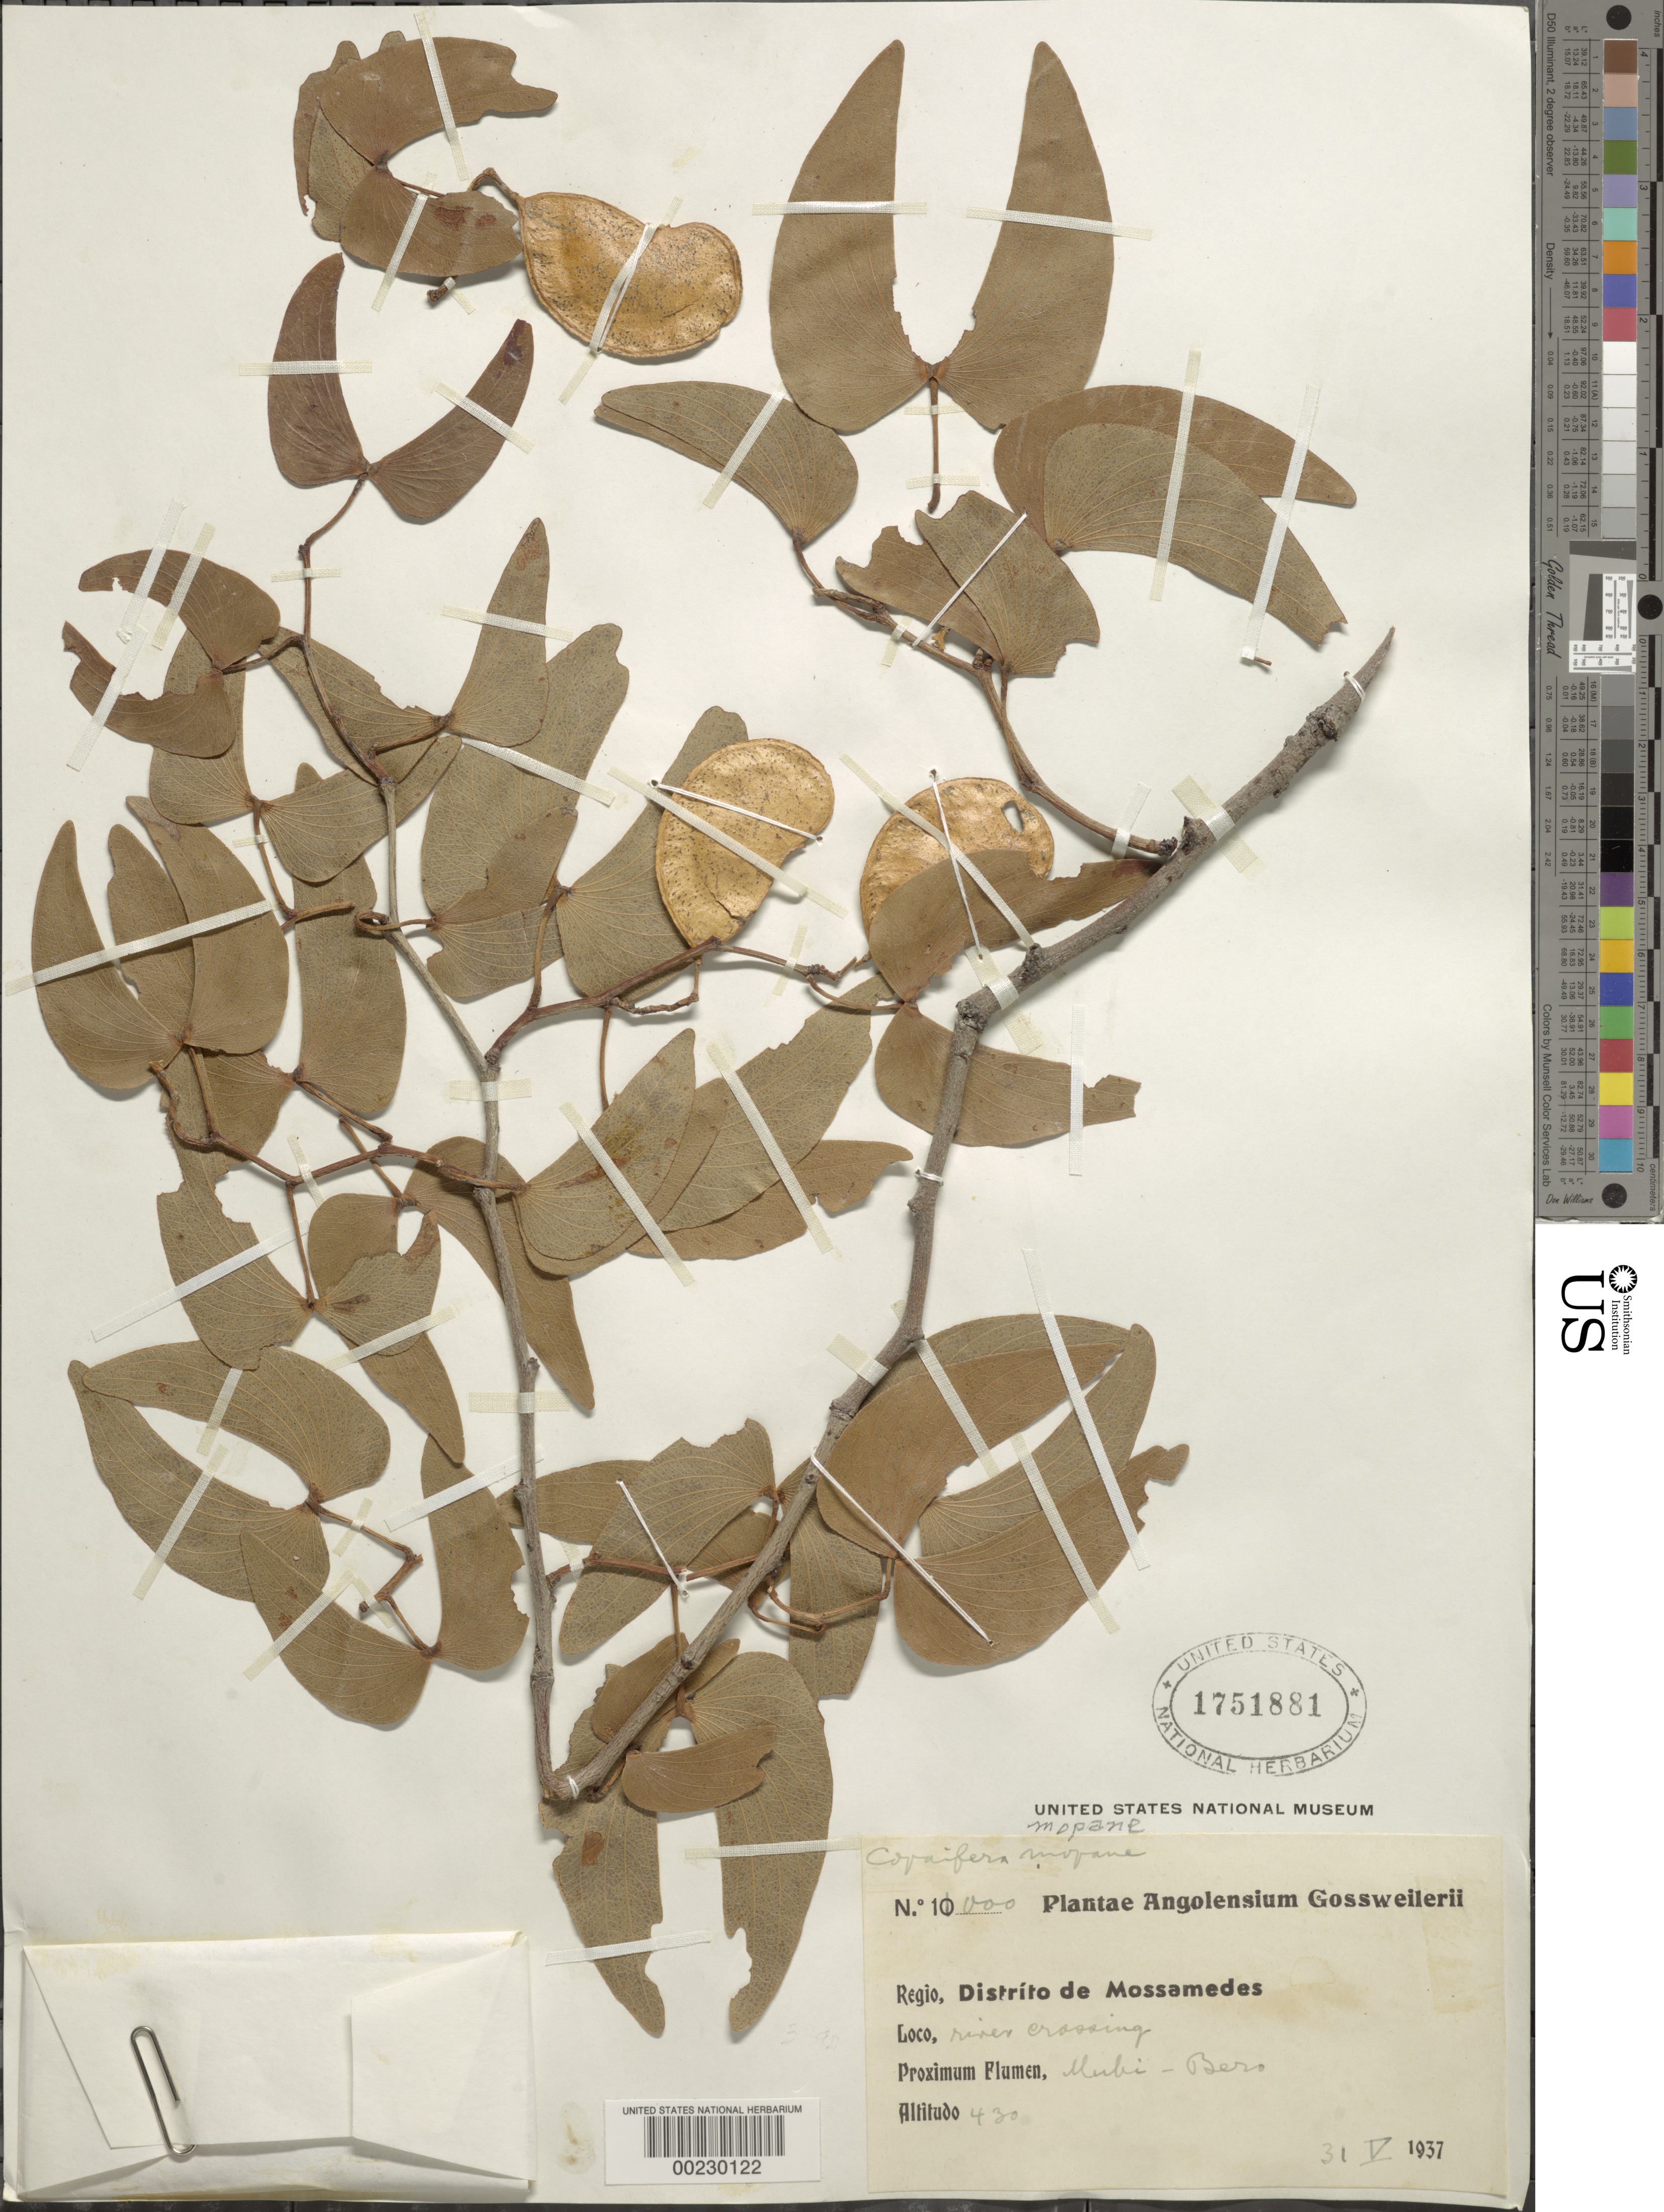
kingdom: Plantae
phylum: Tracheophyta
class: Magnoliopsida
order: Fabales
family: Fabaceae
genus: Colophospermum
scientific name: Colophospermum mopane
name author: (J. Kirk ex Benth.) J. Léonard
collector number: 11000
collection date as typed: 31 May 1937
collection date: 1937-05-31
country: Angola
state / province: Namibe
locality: River crossing; nearest river Mubi-Bero; Mossamedes Dist.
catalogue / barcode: US 1751881